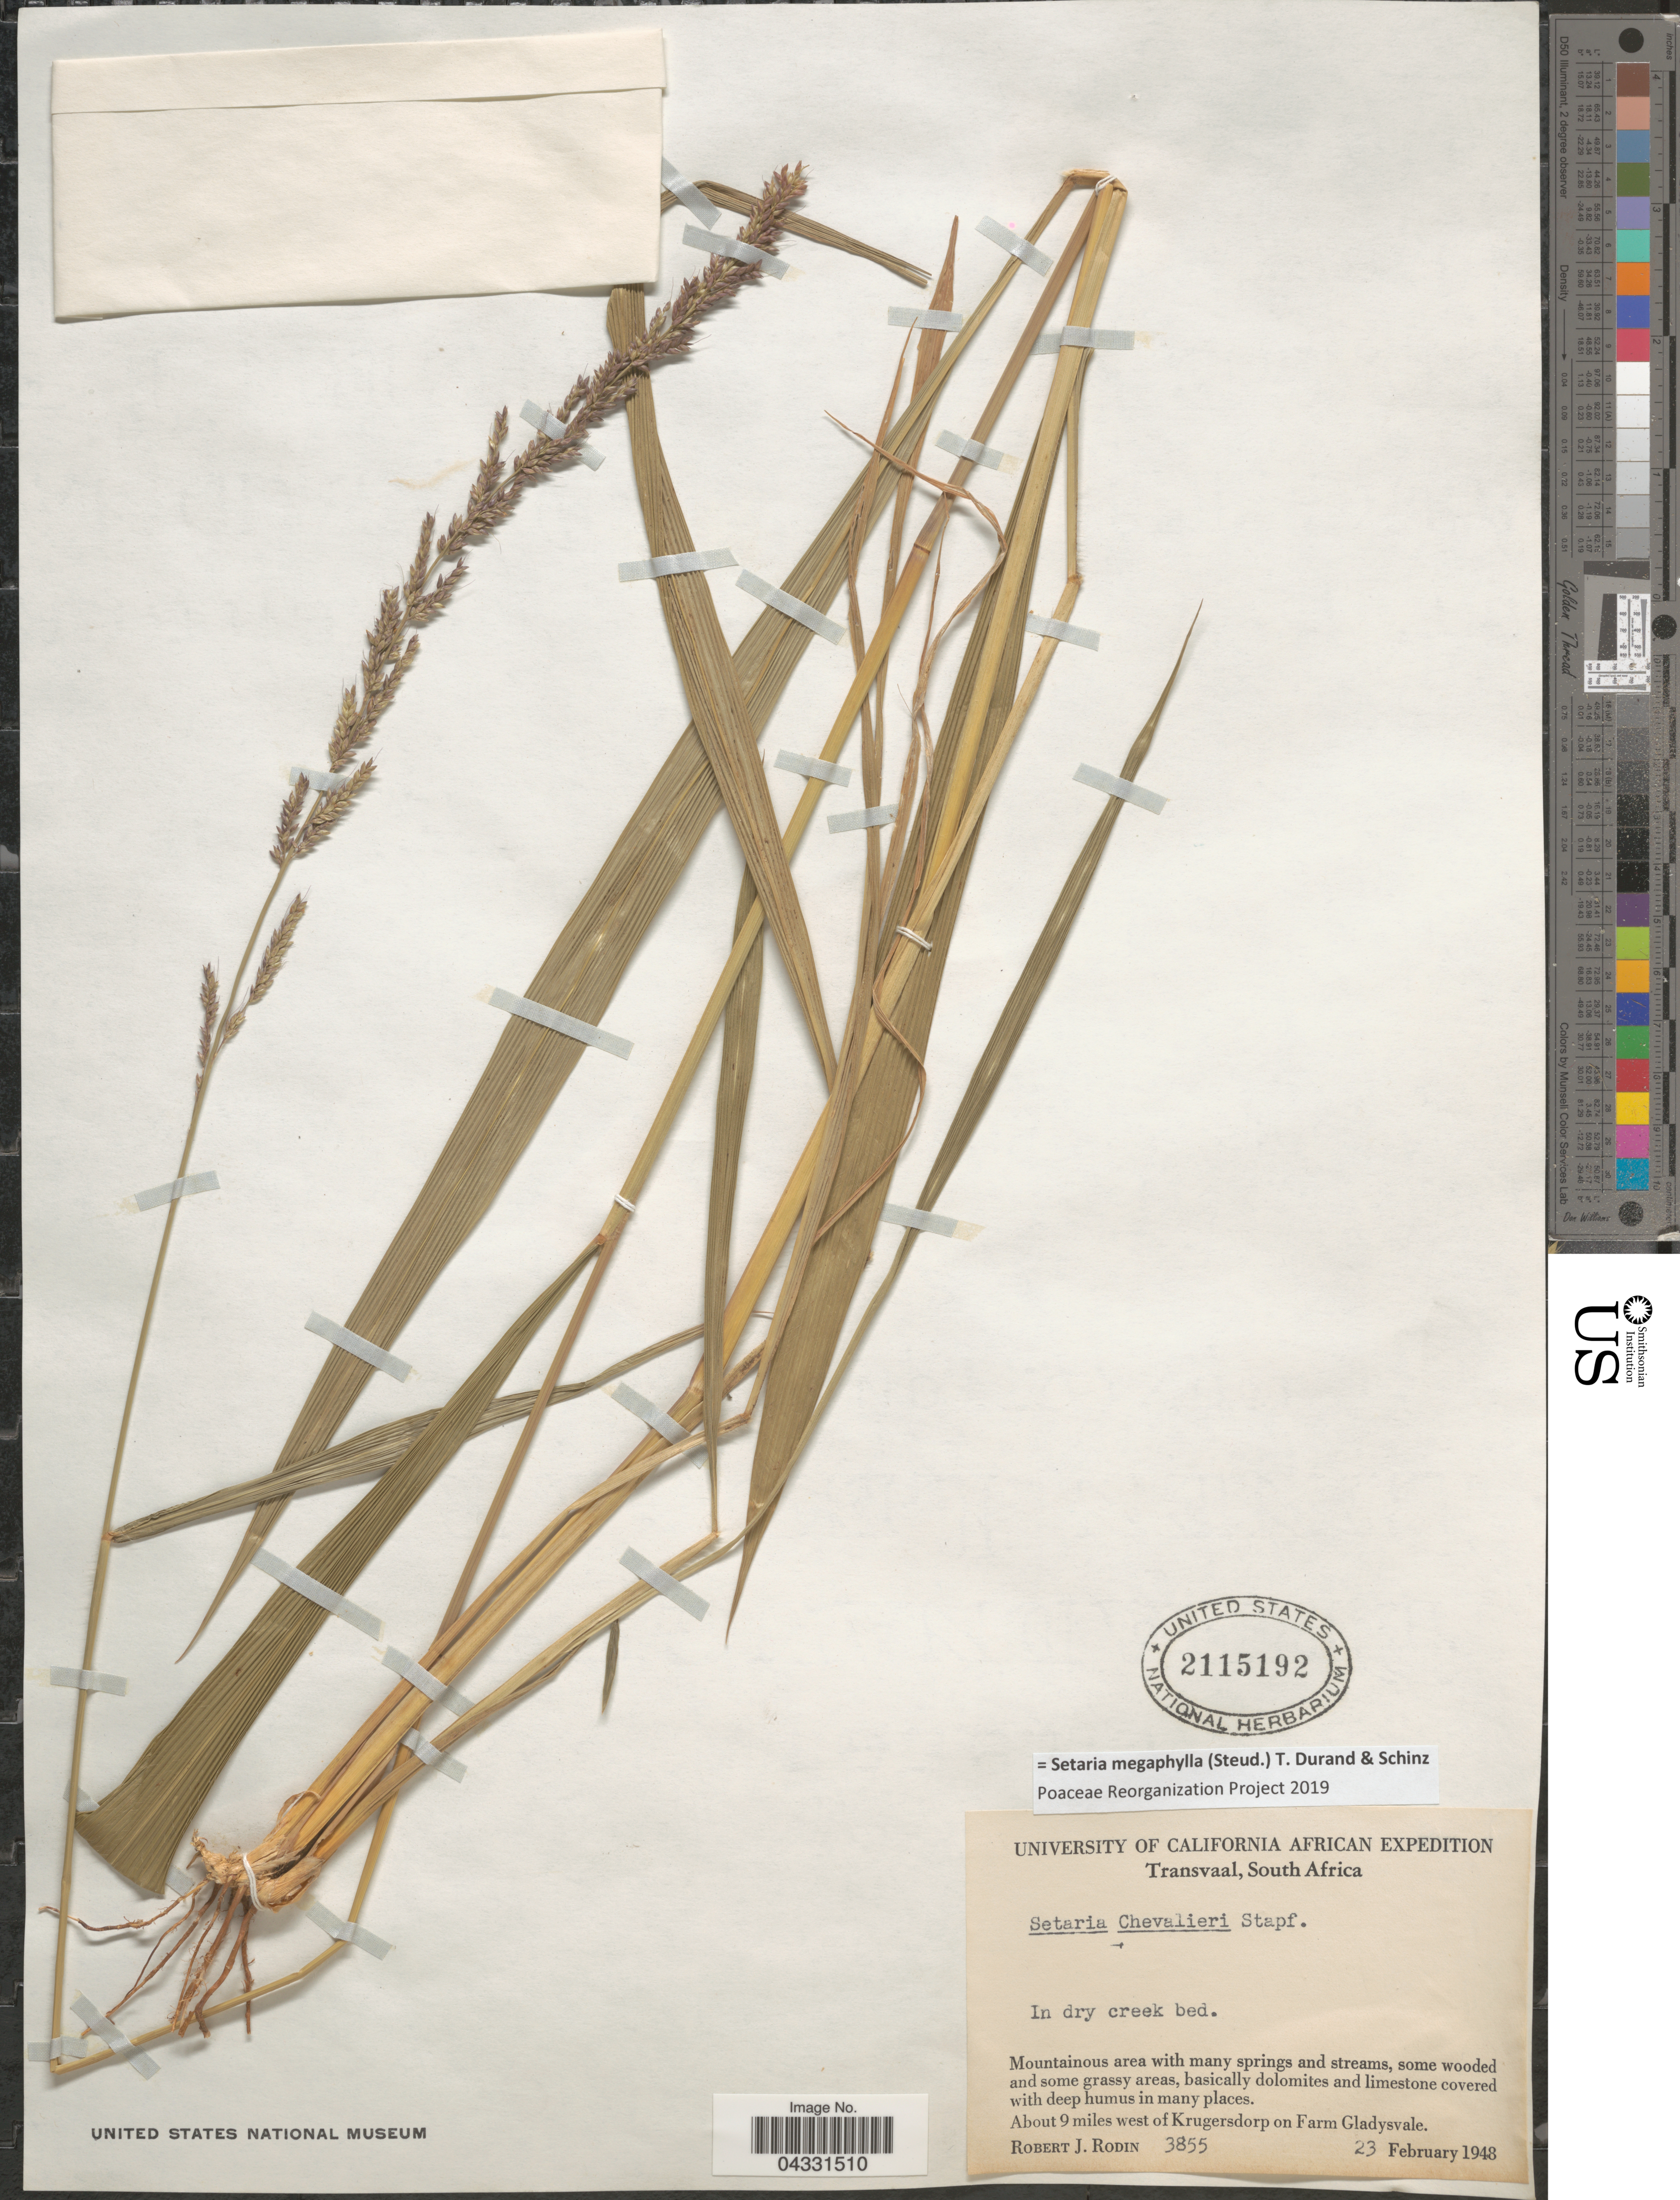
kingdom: Plantae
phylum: Tracheophyta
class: Liliopsida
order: Poales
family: Poaceae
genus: Setaria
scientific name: Setaria megaphylla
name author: (Steud.) Durieu & Schinz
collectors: R. J. Rodin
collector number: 3855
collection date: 1948-02-23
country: South Africa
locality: University of California Expedition. Transvaal. In dry creek bed. About 9 miles west of Krugersdorp on Farm Gladysvale.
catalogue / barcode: US 2115192